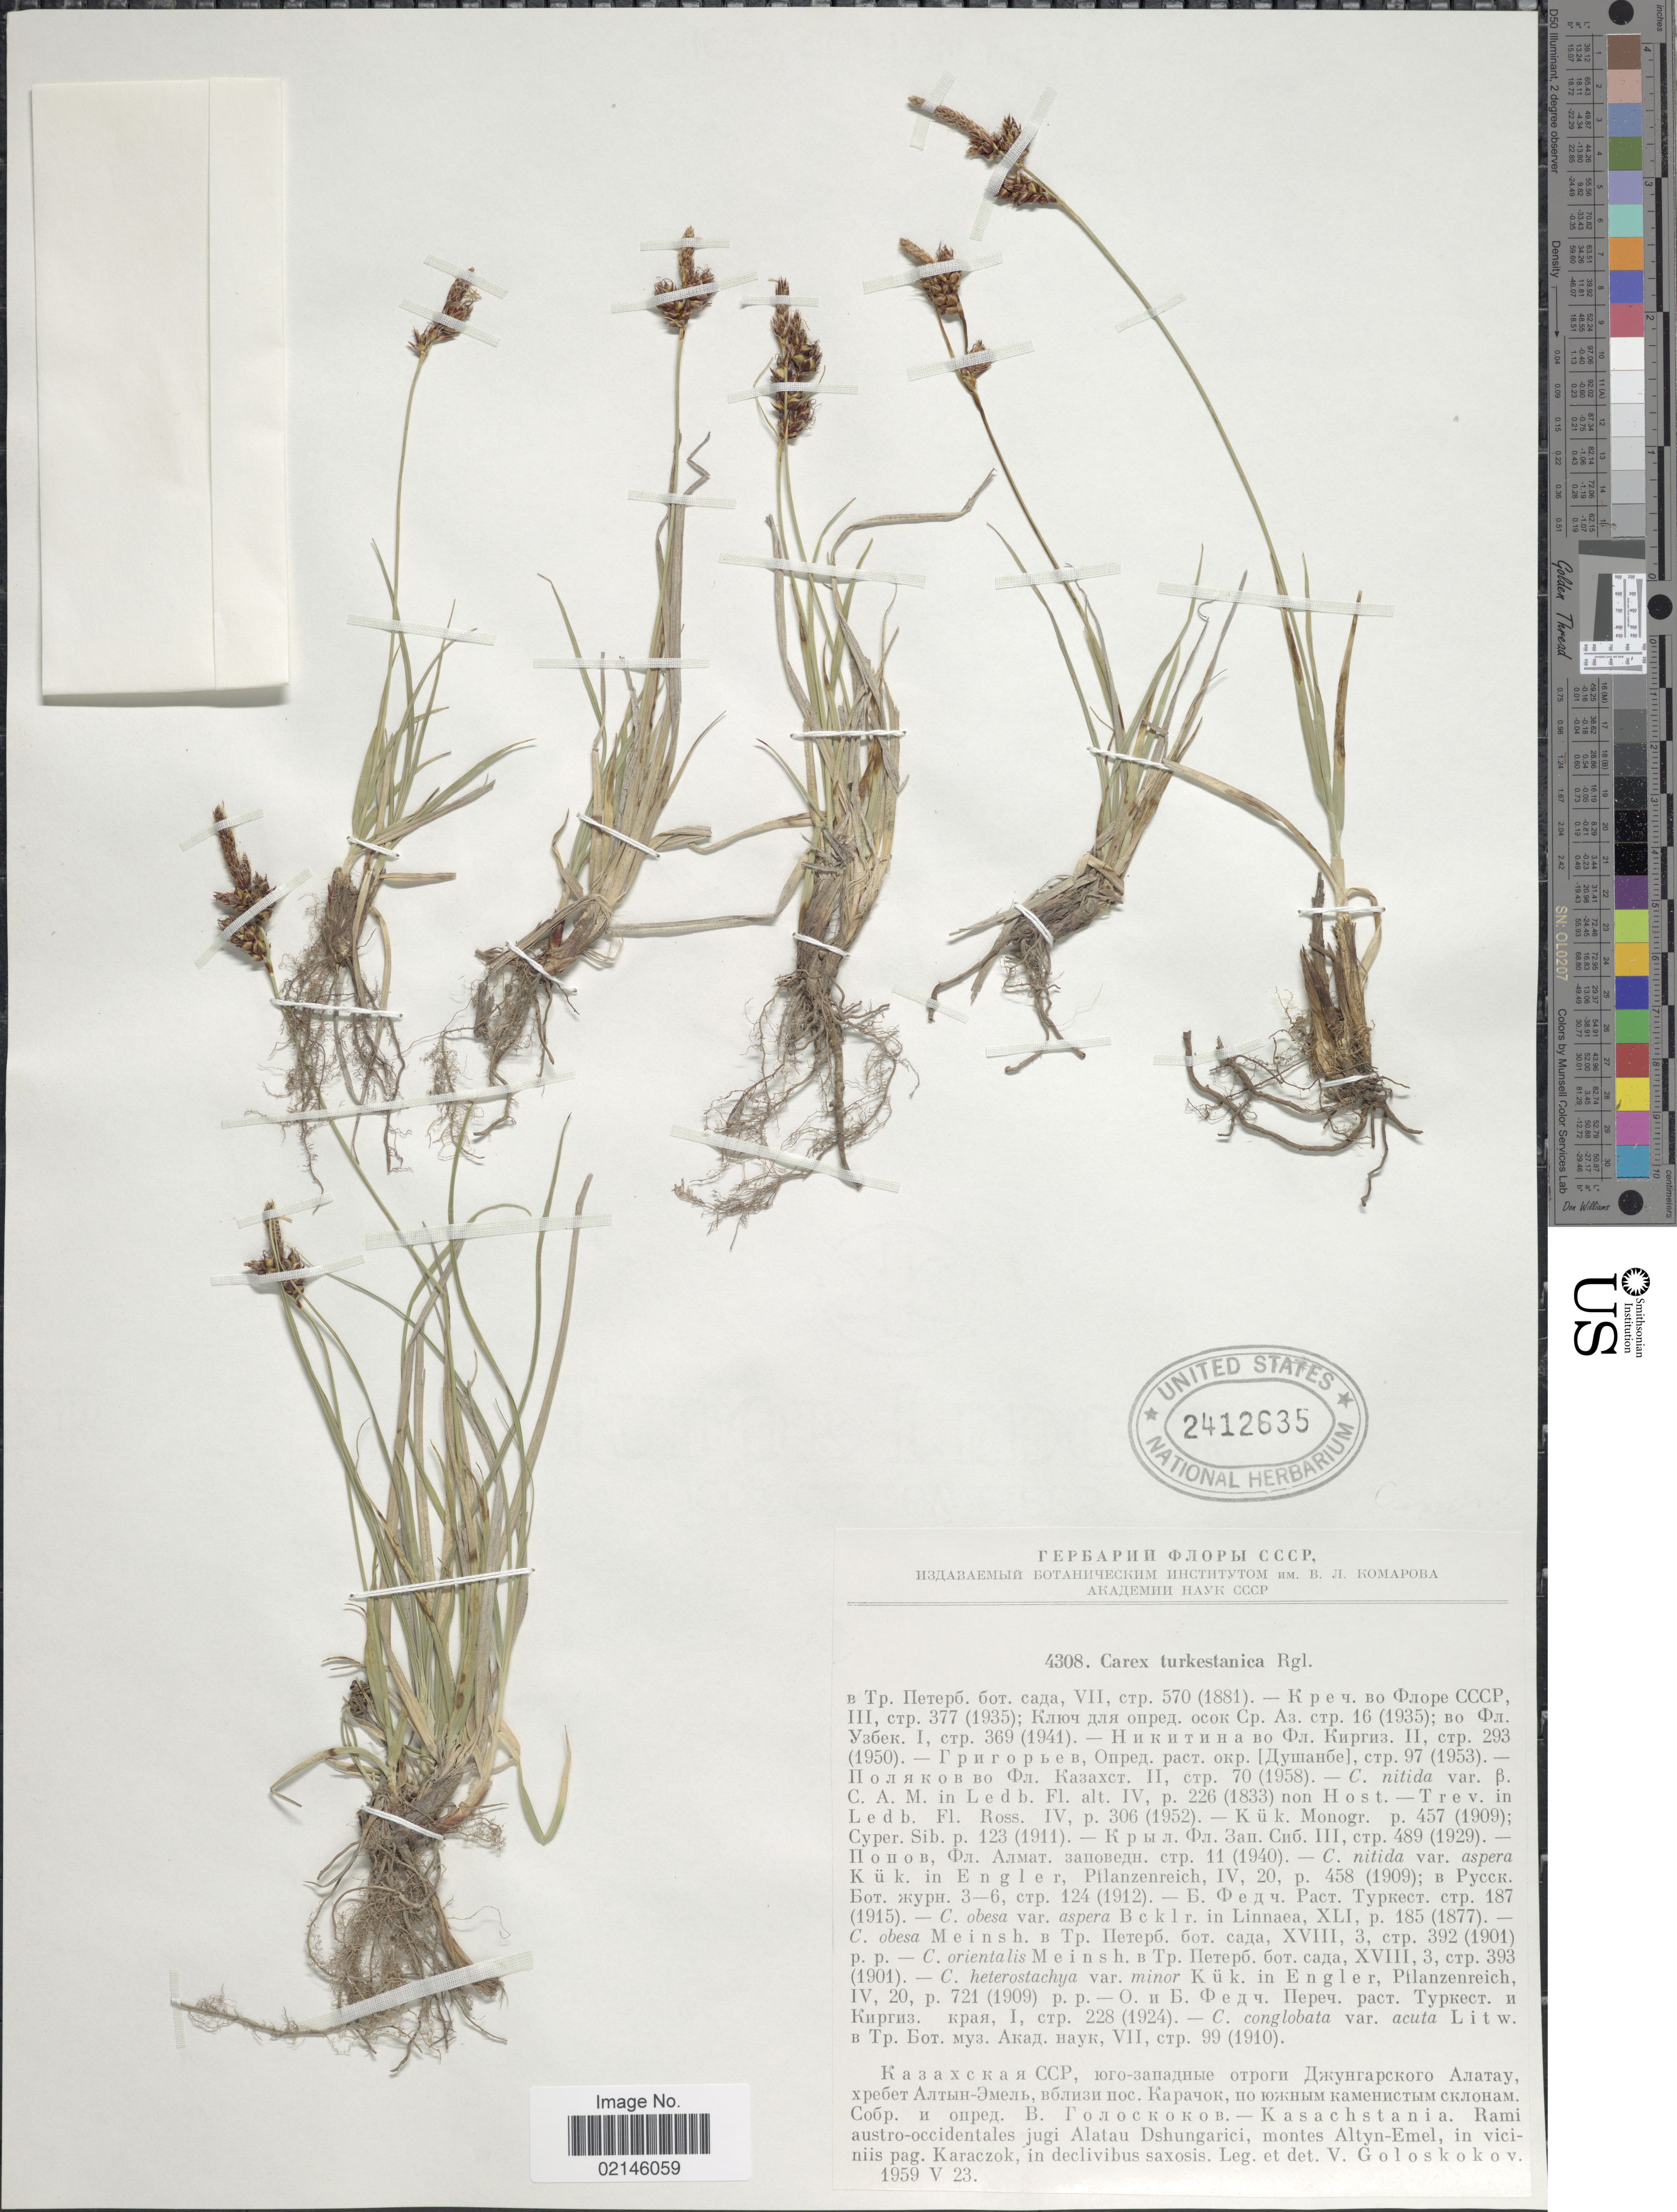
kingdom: Plantae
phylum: Tracheophyta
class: Liliopsida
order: Poales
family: Cyperaceae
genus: Carex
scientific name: Carex turkestanica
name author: Regel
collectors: V. P. Goloskokov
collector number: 4308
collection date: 1959-05-23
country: Kazakhstan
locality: Rami austro-occidentales jugi Alatau Dshungarici, montes Altyn-Emel, in viciniis pag. Karaczok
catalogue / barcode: US 2412635